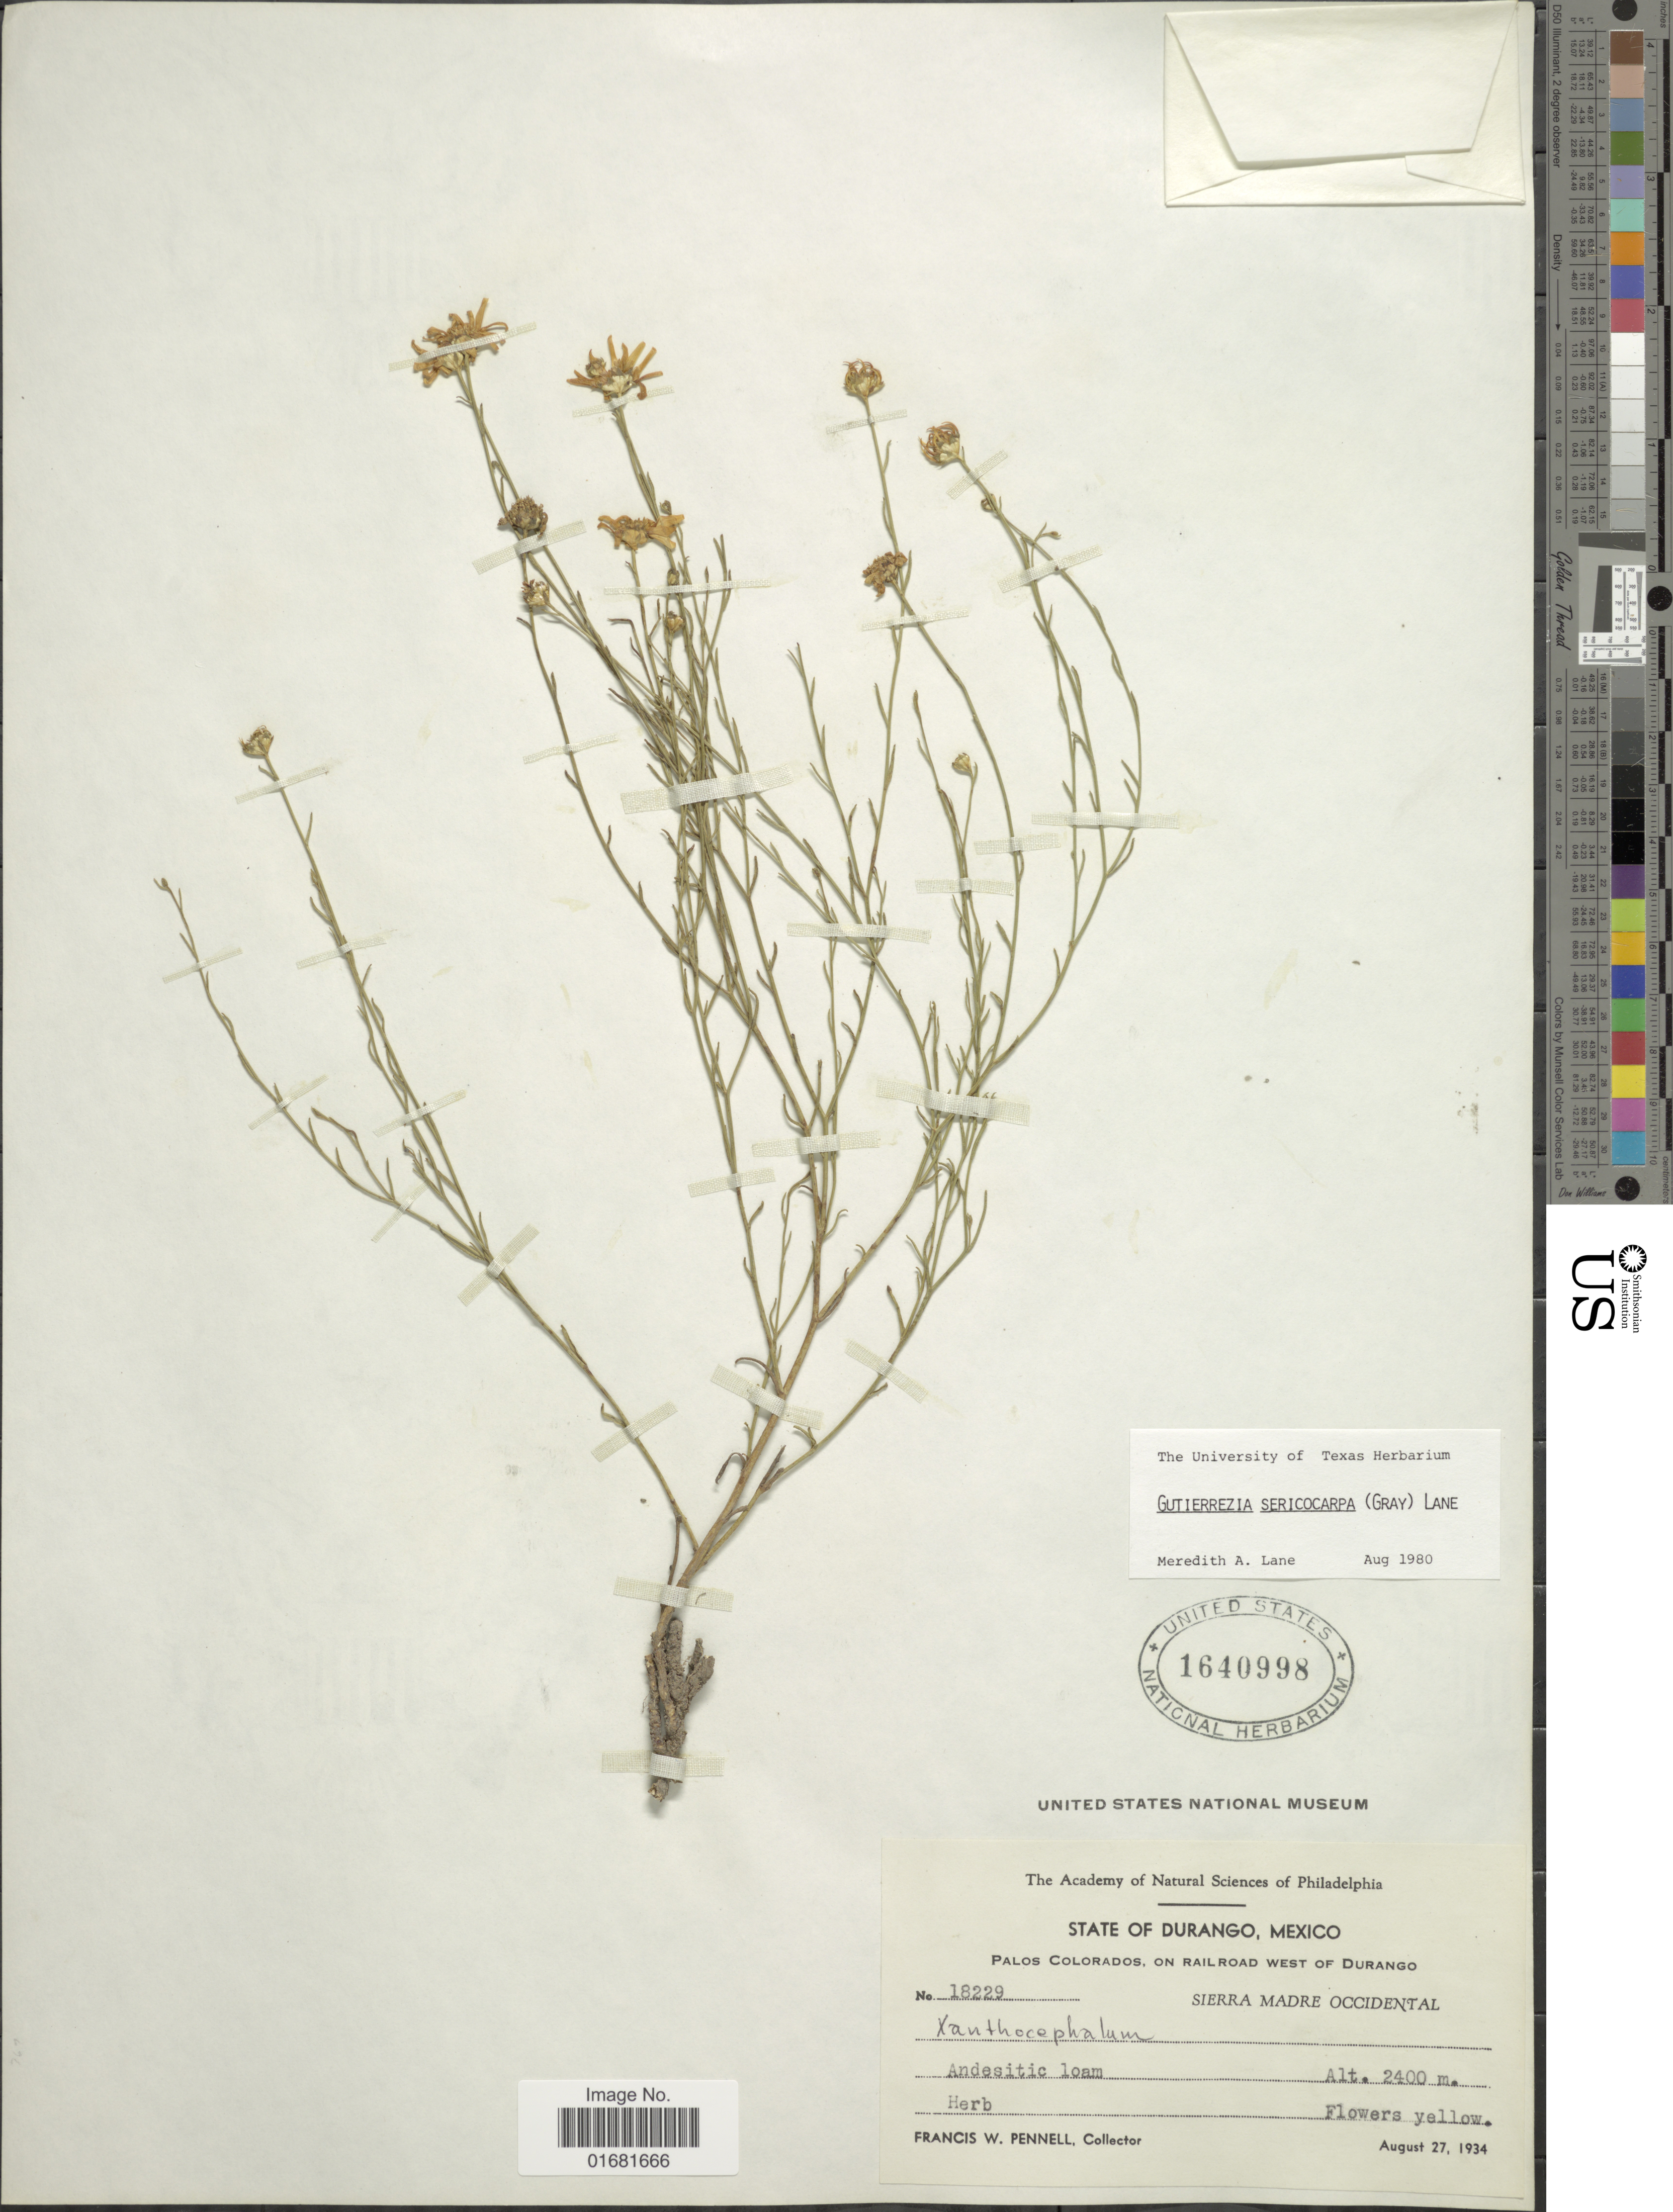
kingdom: Plantae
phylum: Tracheophyta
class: Magnoliopsida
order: Asterales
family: Asteraceae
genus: Gutierrezia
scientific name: Gutierrezia sericocarpa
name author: (A. Gray) M.A. Lane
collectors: F. W. Pennell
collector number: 18229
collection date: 1934-08-27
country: Mexico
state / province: Durango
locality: Palos Colorados, on railroad west of Durango. Sierra Madre Occidental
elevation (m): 2400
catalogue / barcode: US 1640998